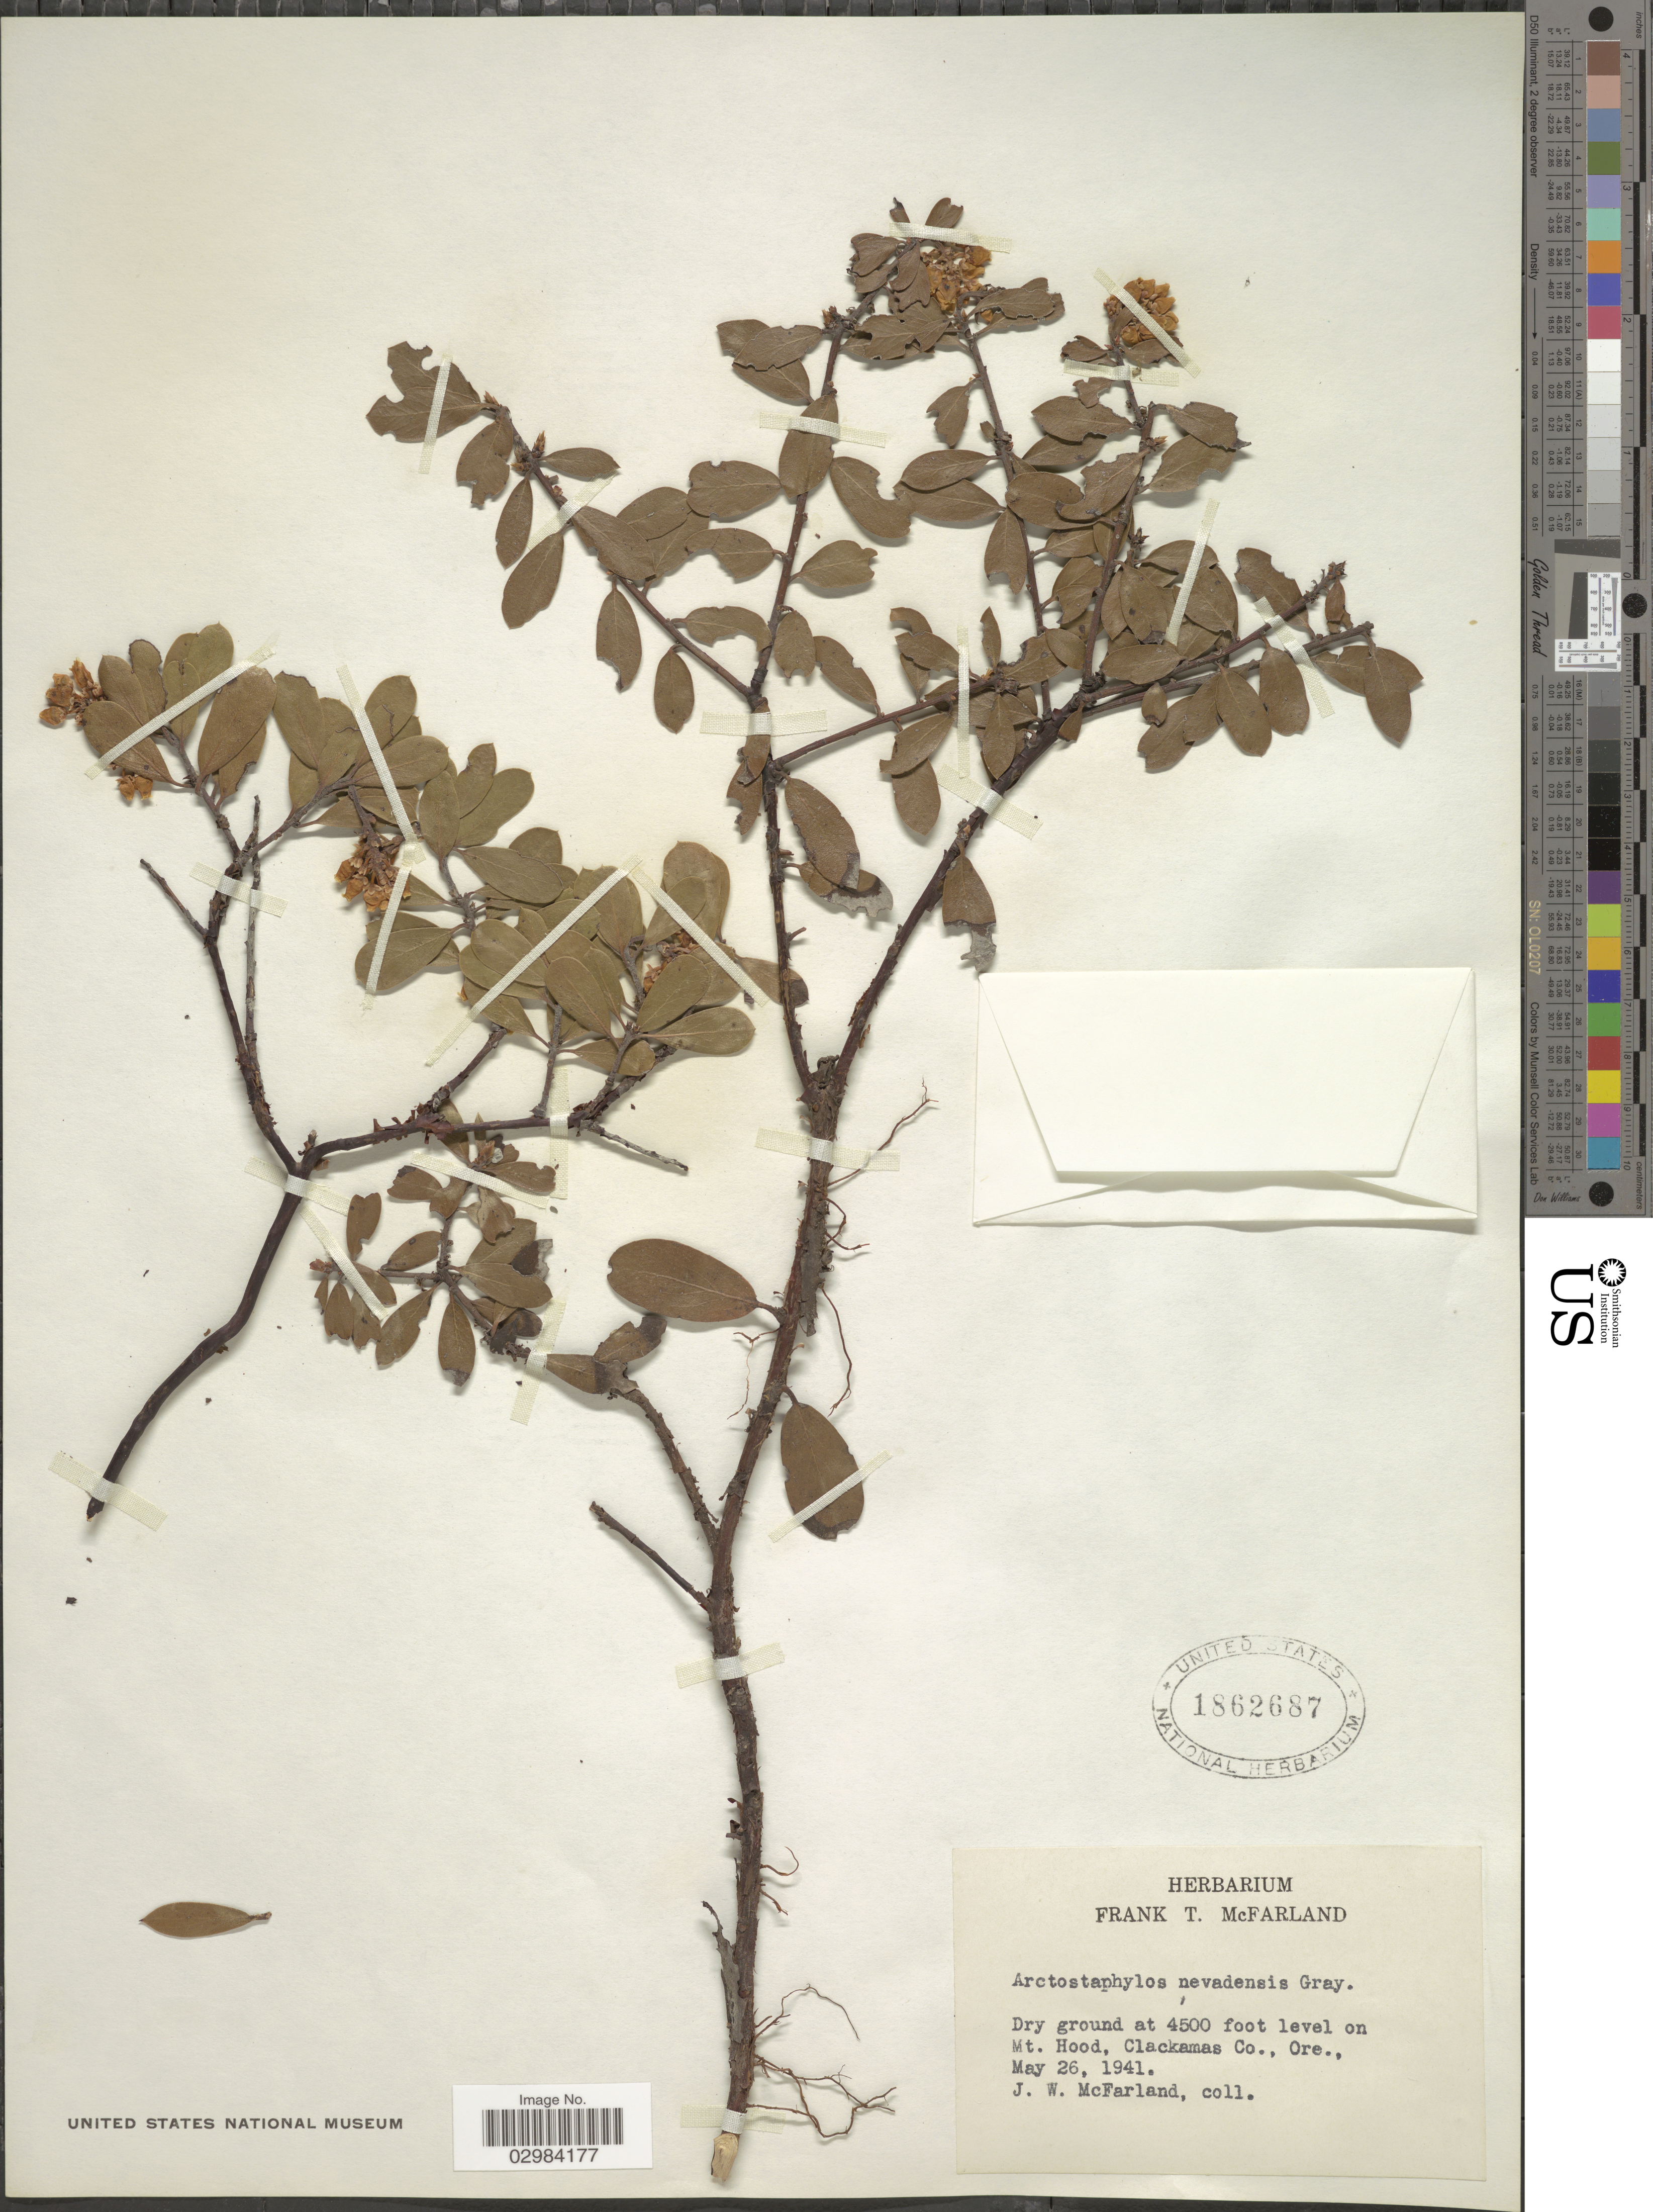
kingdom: Plantae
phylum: Tracheophyta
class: Magnoliopsida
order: Ericales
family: Ericaceae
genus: Arctostaphylos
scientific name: Arctostaphylos nevadensis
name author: A. Gray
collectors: J. Mcfarland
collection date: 1941-05-26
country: United States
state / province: Oregon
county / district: Clackamas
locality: Mt. Hood, Clackamas Co.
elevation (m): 1372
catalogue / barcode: US 1862687